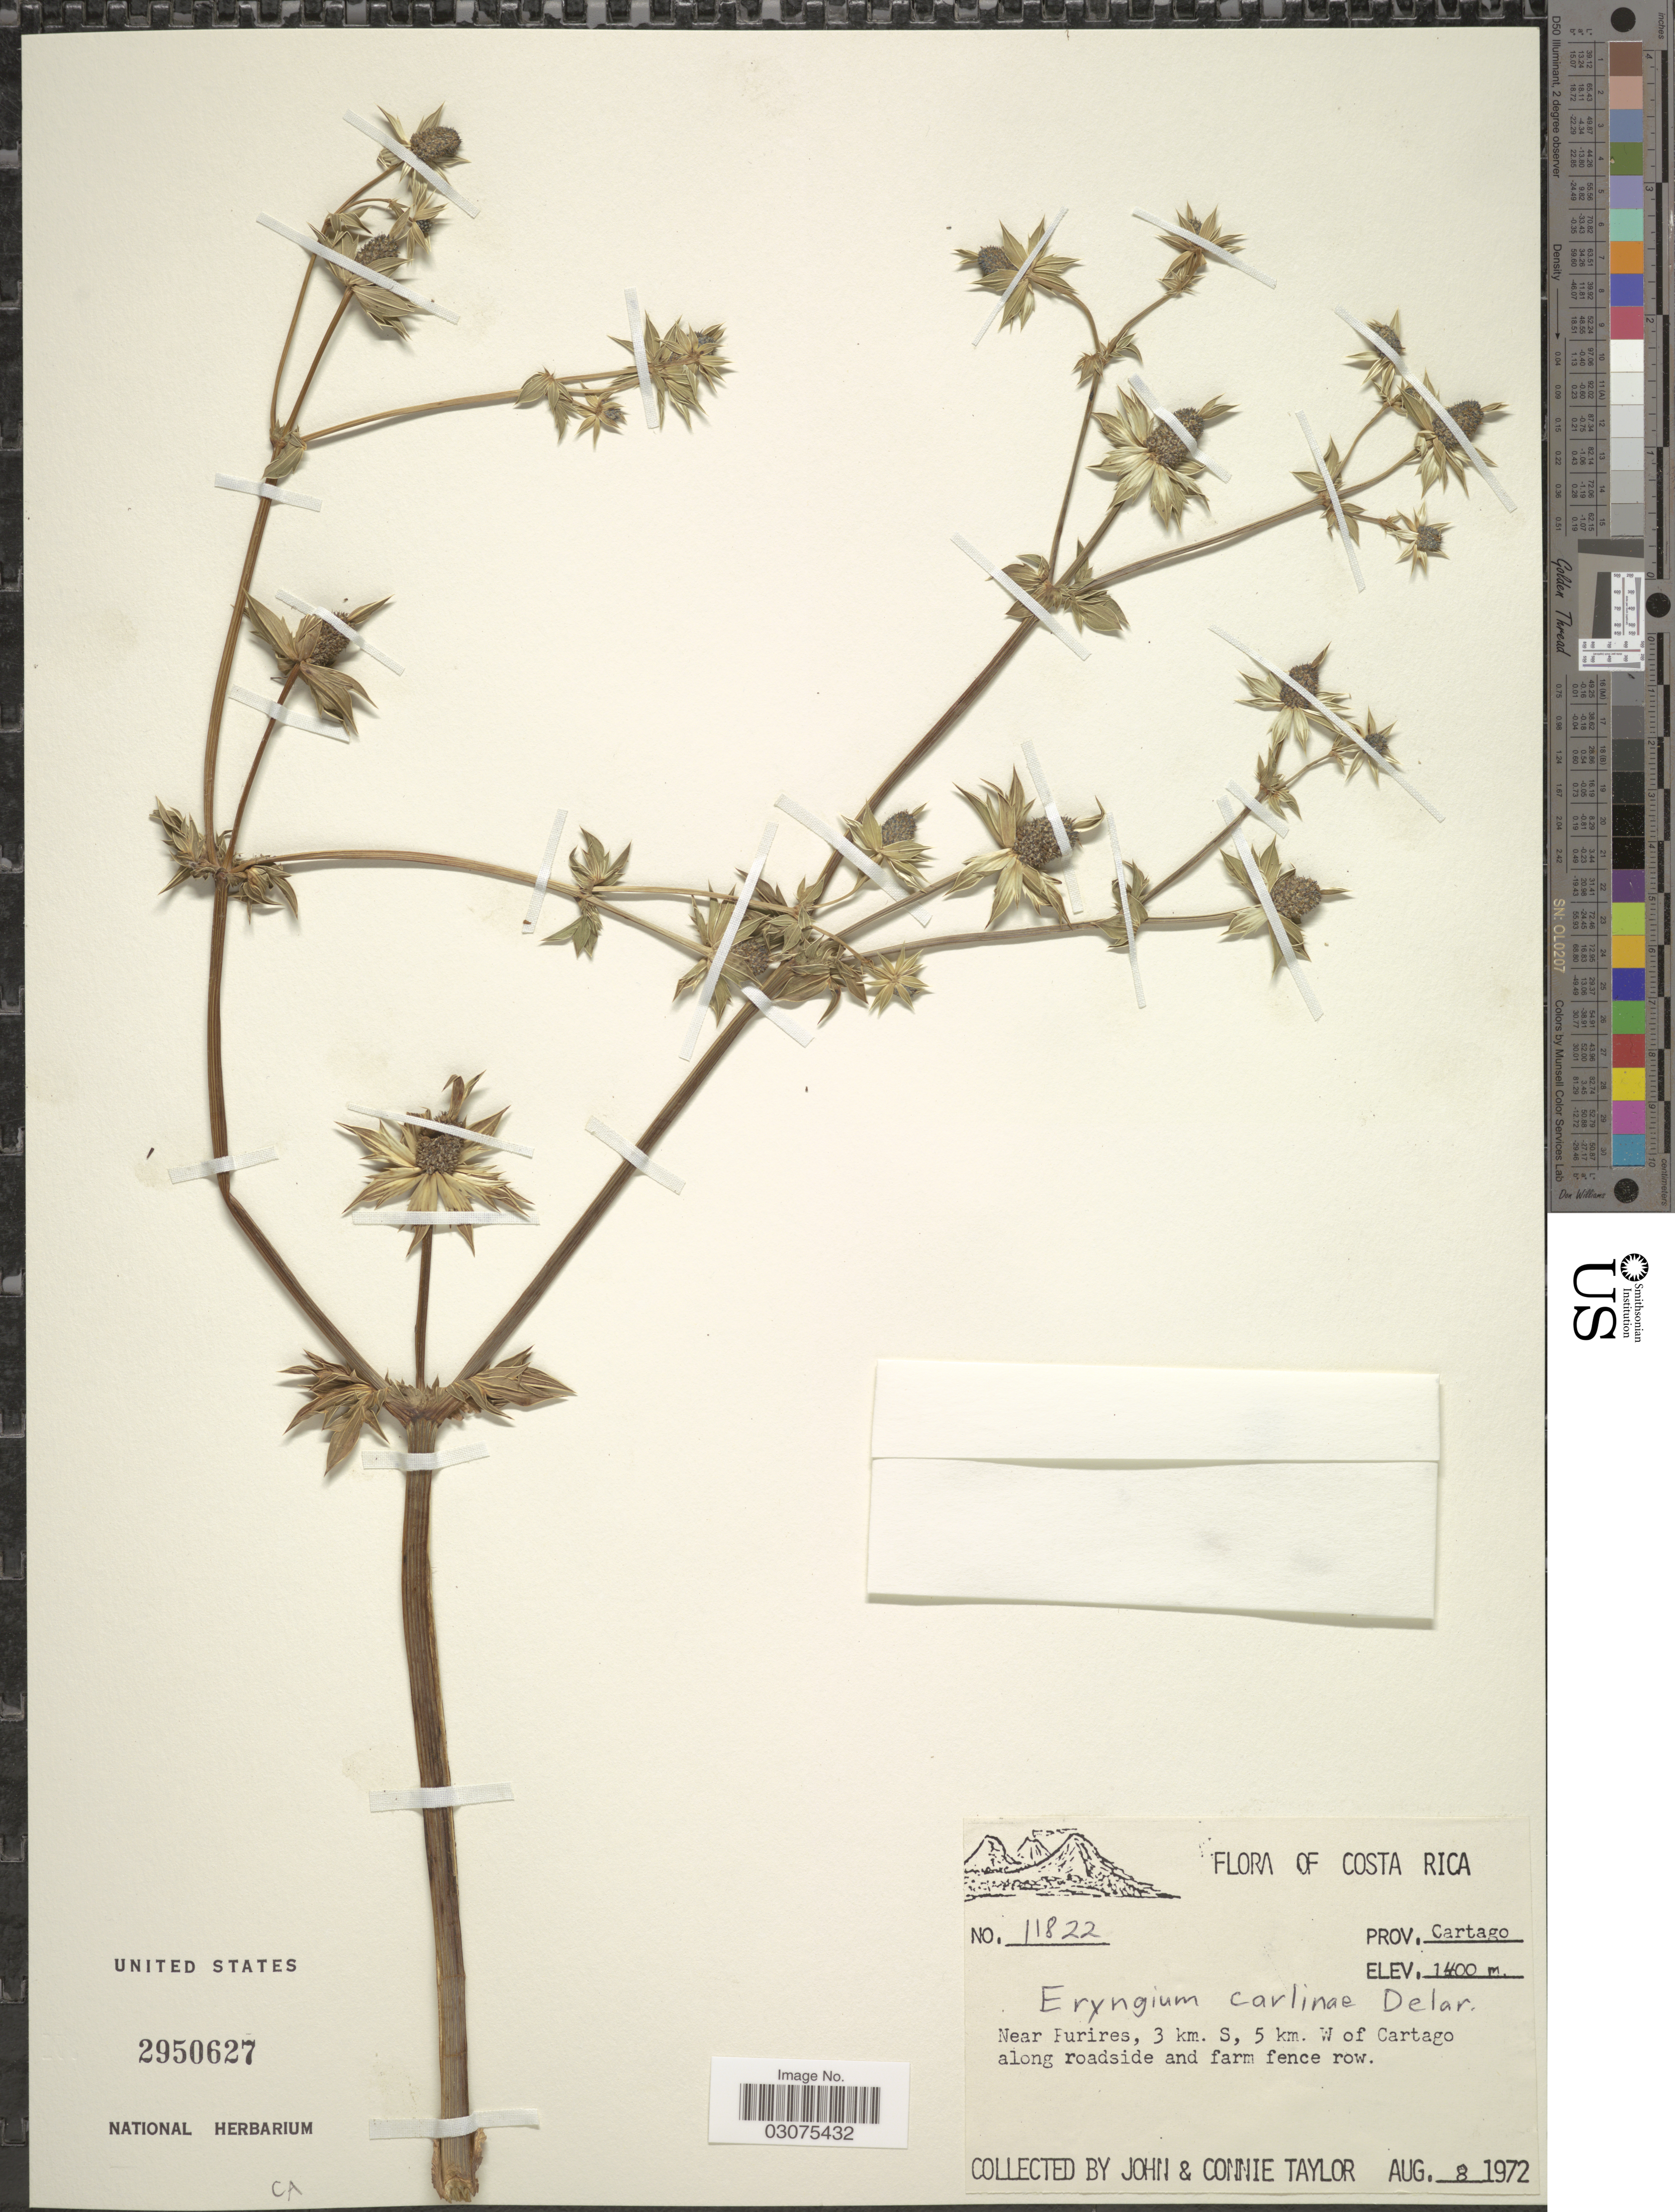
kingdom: Plantae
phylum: Tracheophyta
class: Magnoliopsida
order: Apiales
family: Apiaceae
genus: Eryngium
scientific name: Eryngium carlinae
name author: F. Delaroche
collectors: J. Taylor & C. Taylor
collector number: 11822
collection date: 1972-08-08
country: Costa Rica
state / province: Cartago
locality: Near Furires, 3 km. S, 5 km. W of Cartago along roadside and farm fence row.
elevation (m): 1400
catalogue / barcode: US 2950627